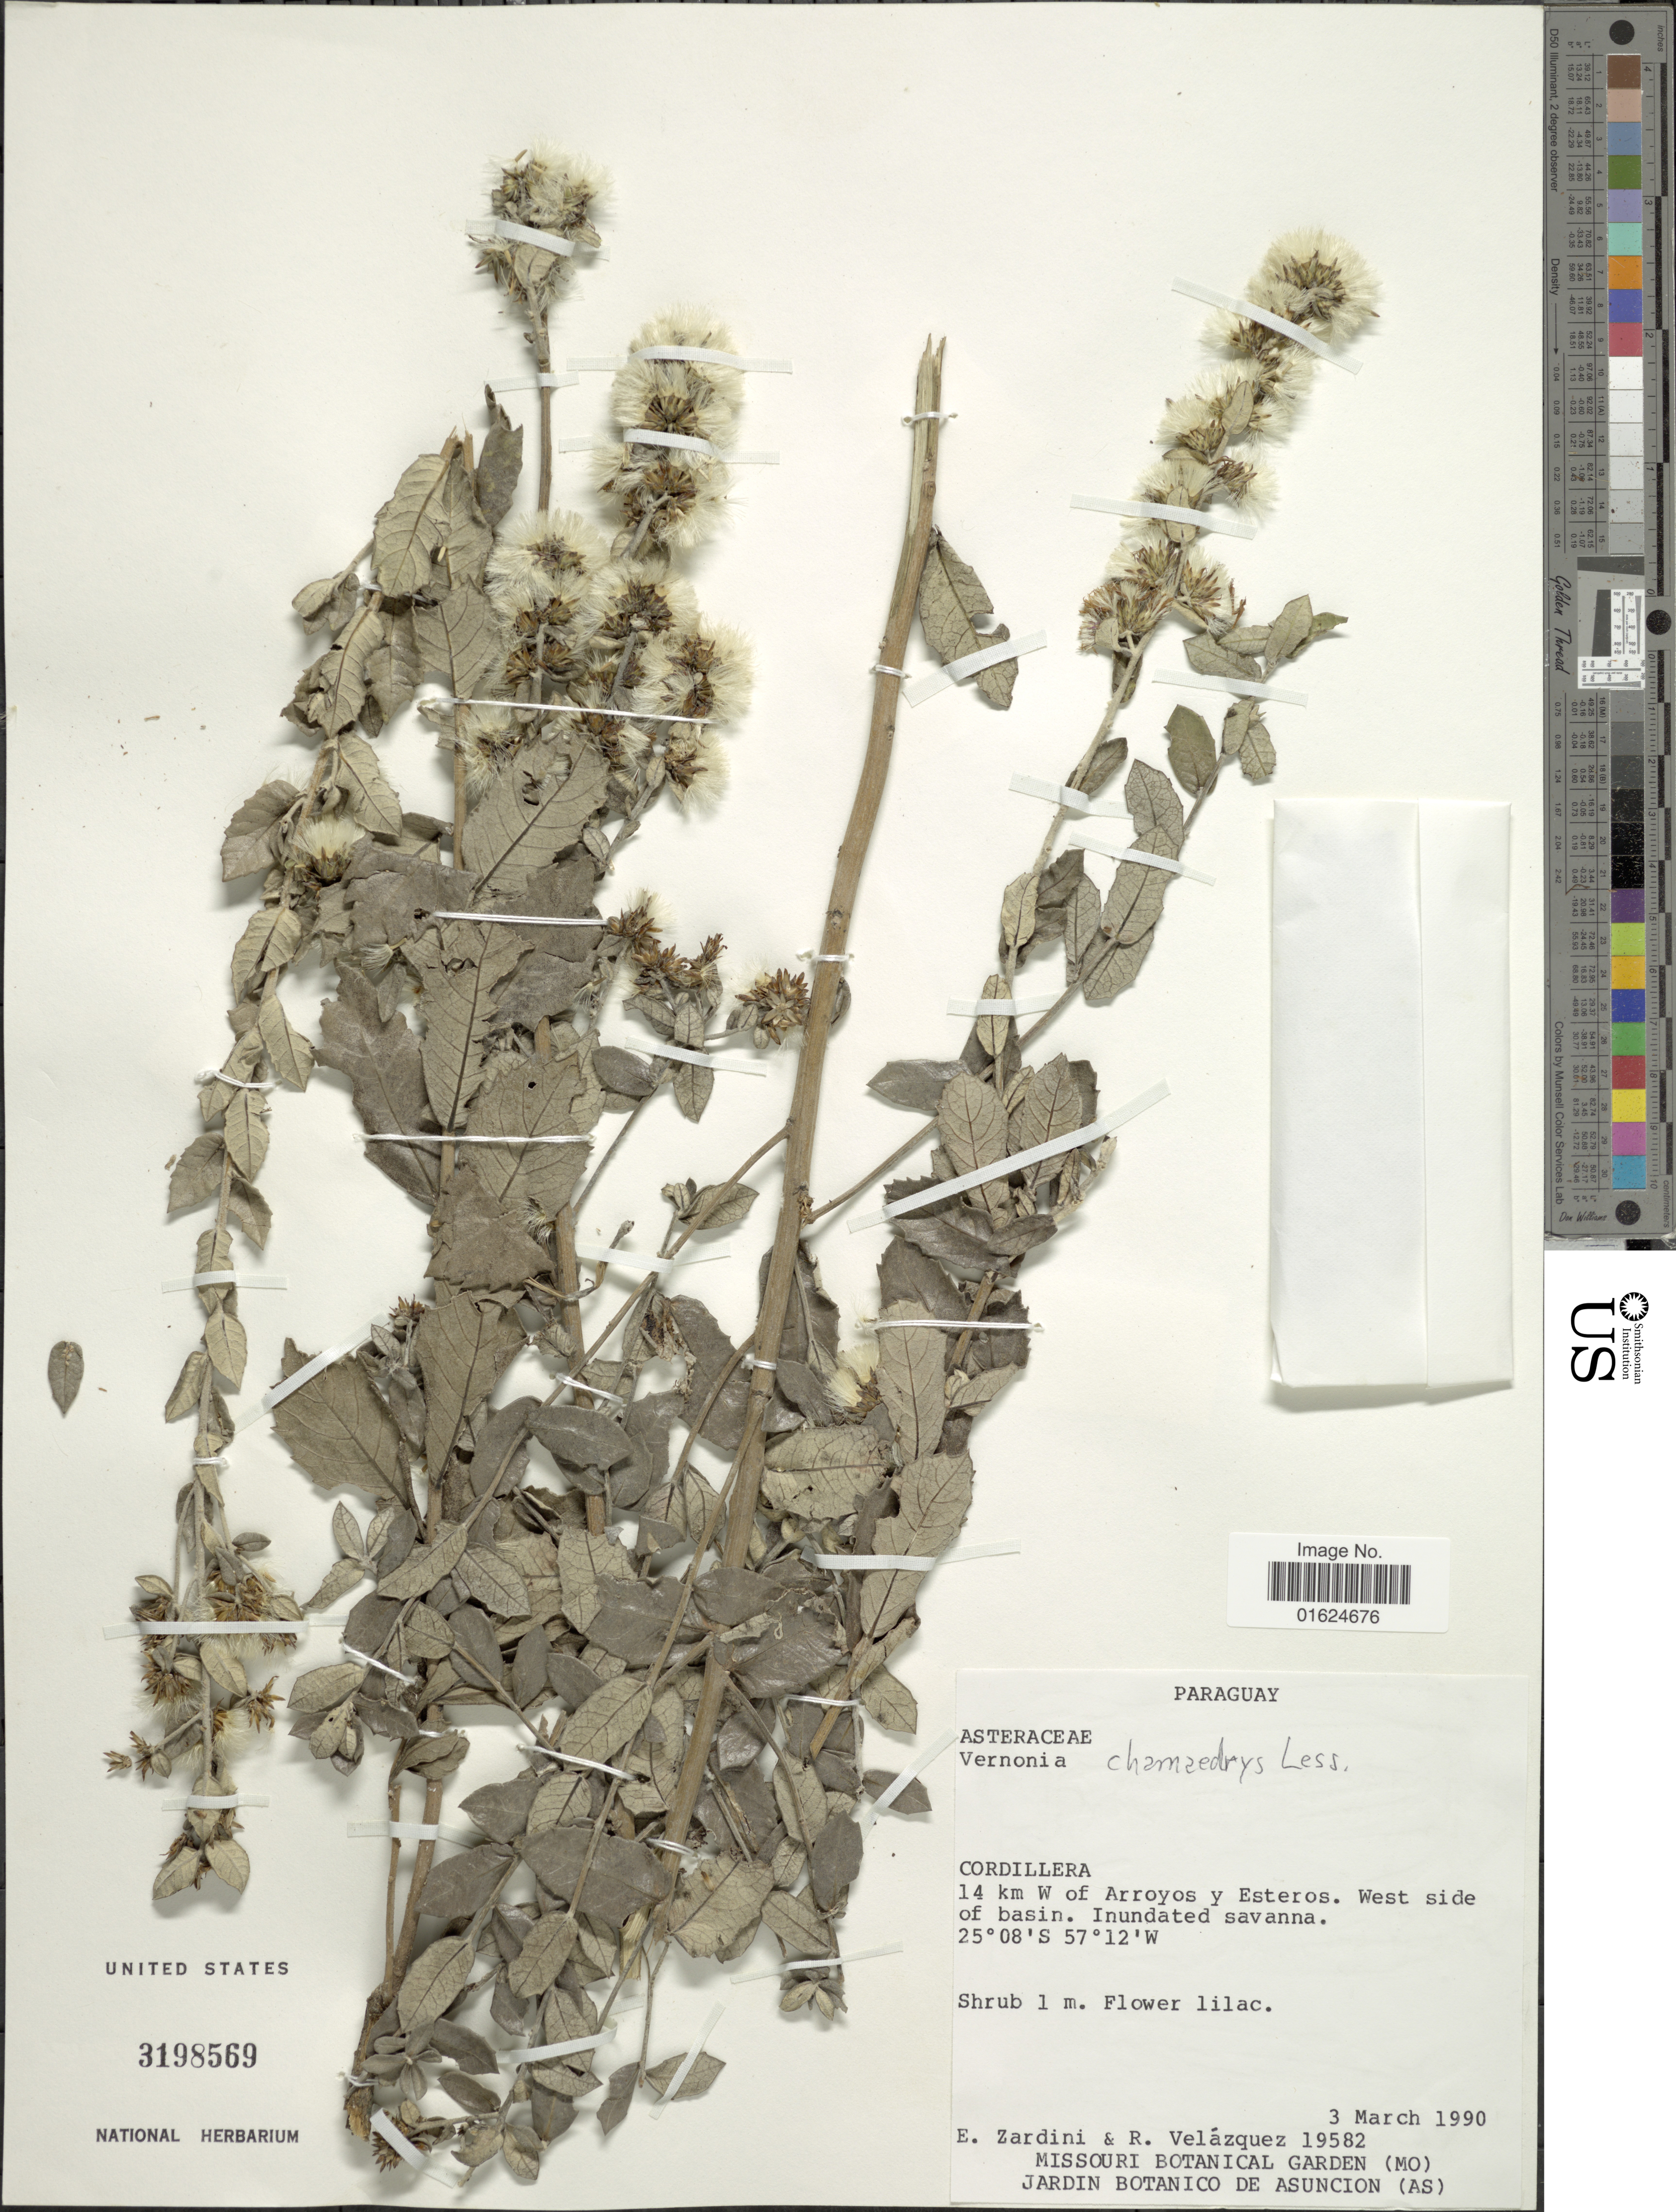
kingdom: Plantae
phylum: Tracheophyta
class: Magnoliopsida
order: Asterales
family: Asteraceae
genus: Vernonanthura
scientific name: Vernonanthura chamaedrys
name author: (Less.) H. Rob.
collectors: E. M. Zardini & R. Velázquez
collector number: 19582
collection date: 1990-03-03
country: Paraguay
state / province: Cordillera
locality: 14 km W of Arroyos y Esteros. West side of basin. Inundated savanna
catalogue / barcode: US 3198569